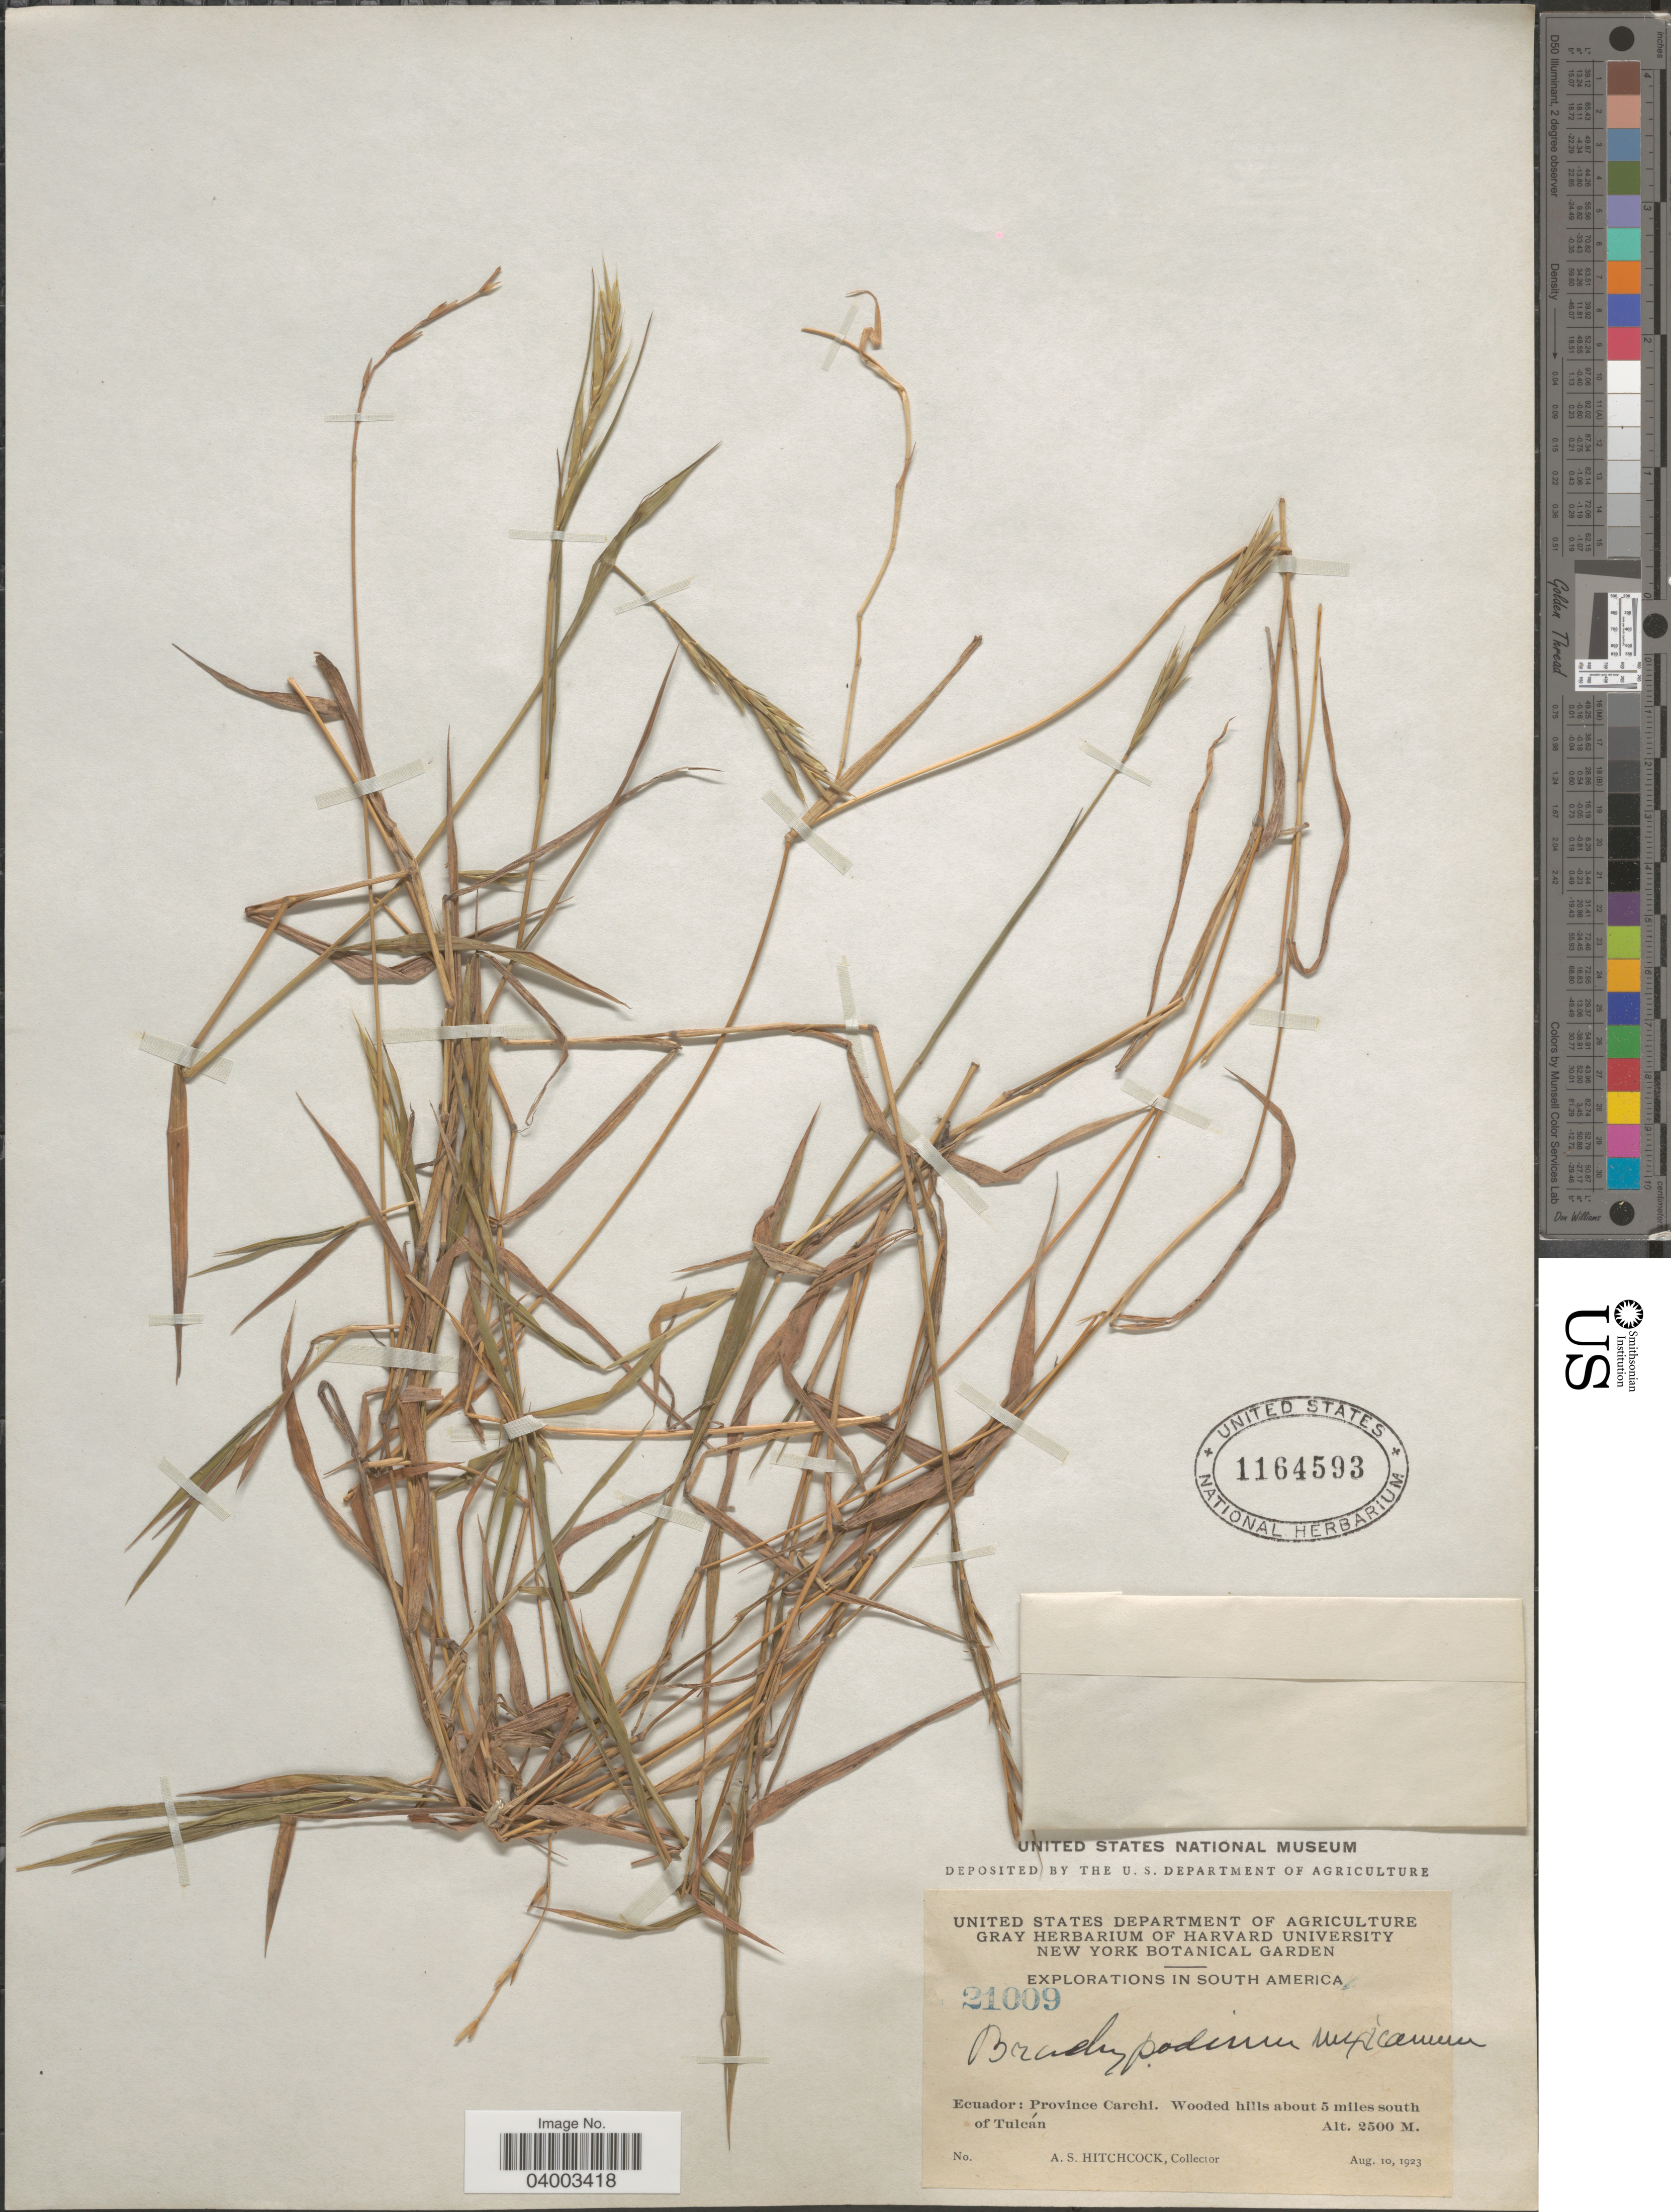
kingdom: Plantae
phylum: Tracheophyta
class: Liliopsida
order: Poales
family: Poaceae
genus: Brachypodium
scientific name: Brachypodium mexicanum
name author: (Roem. & Schult.) Link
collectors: A. S. Hitchcock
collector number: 21009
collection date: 1923-08-10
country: Ecuador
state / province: Carchi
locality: Wooded hills about 5 miles south of Tulcán.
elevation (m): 2500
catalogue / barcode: US 1164593